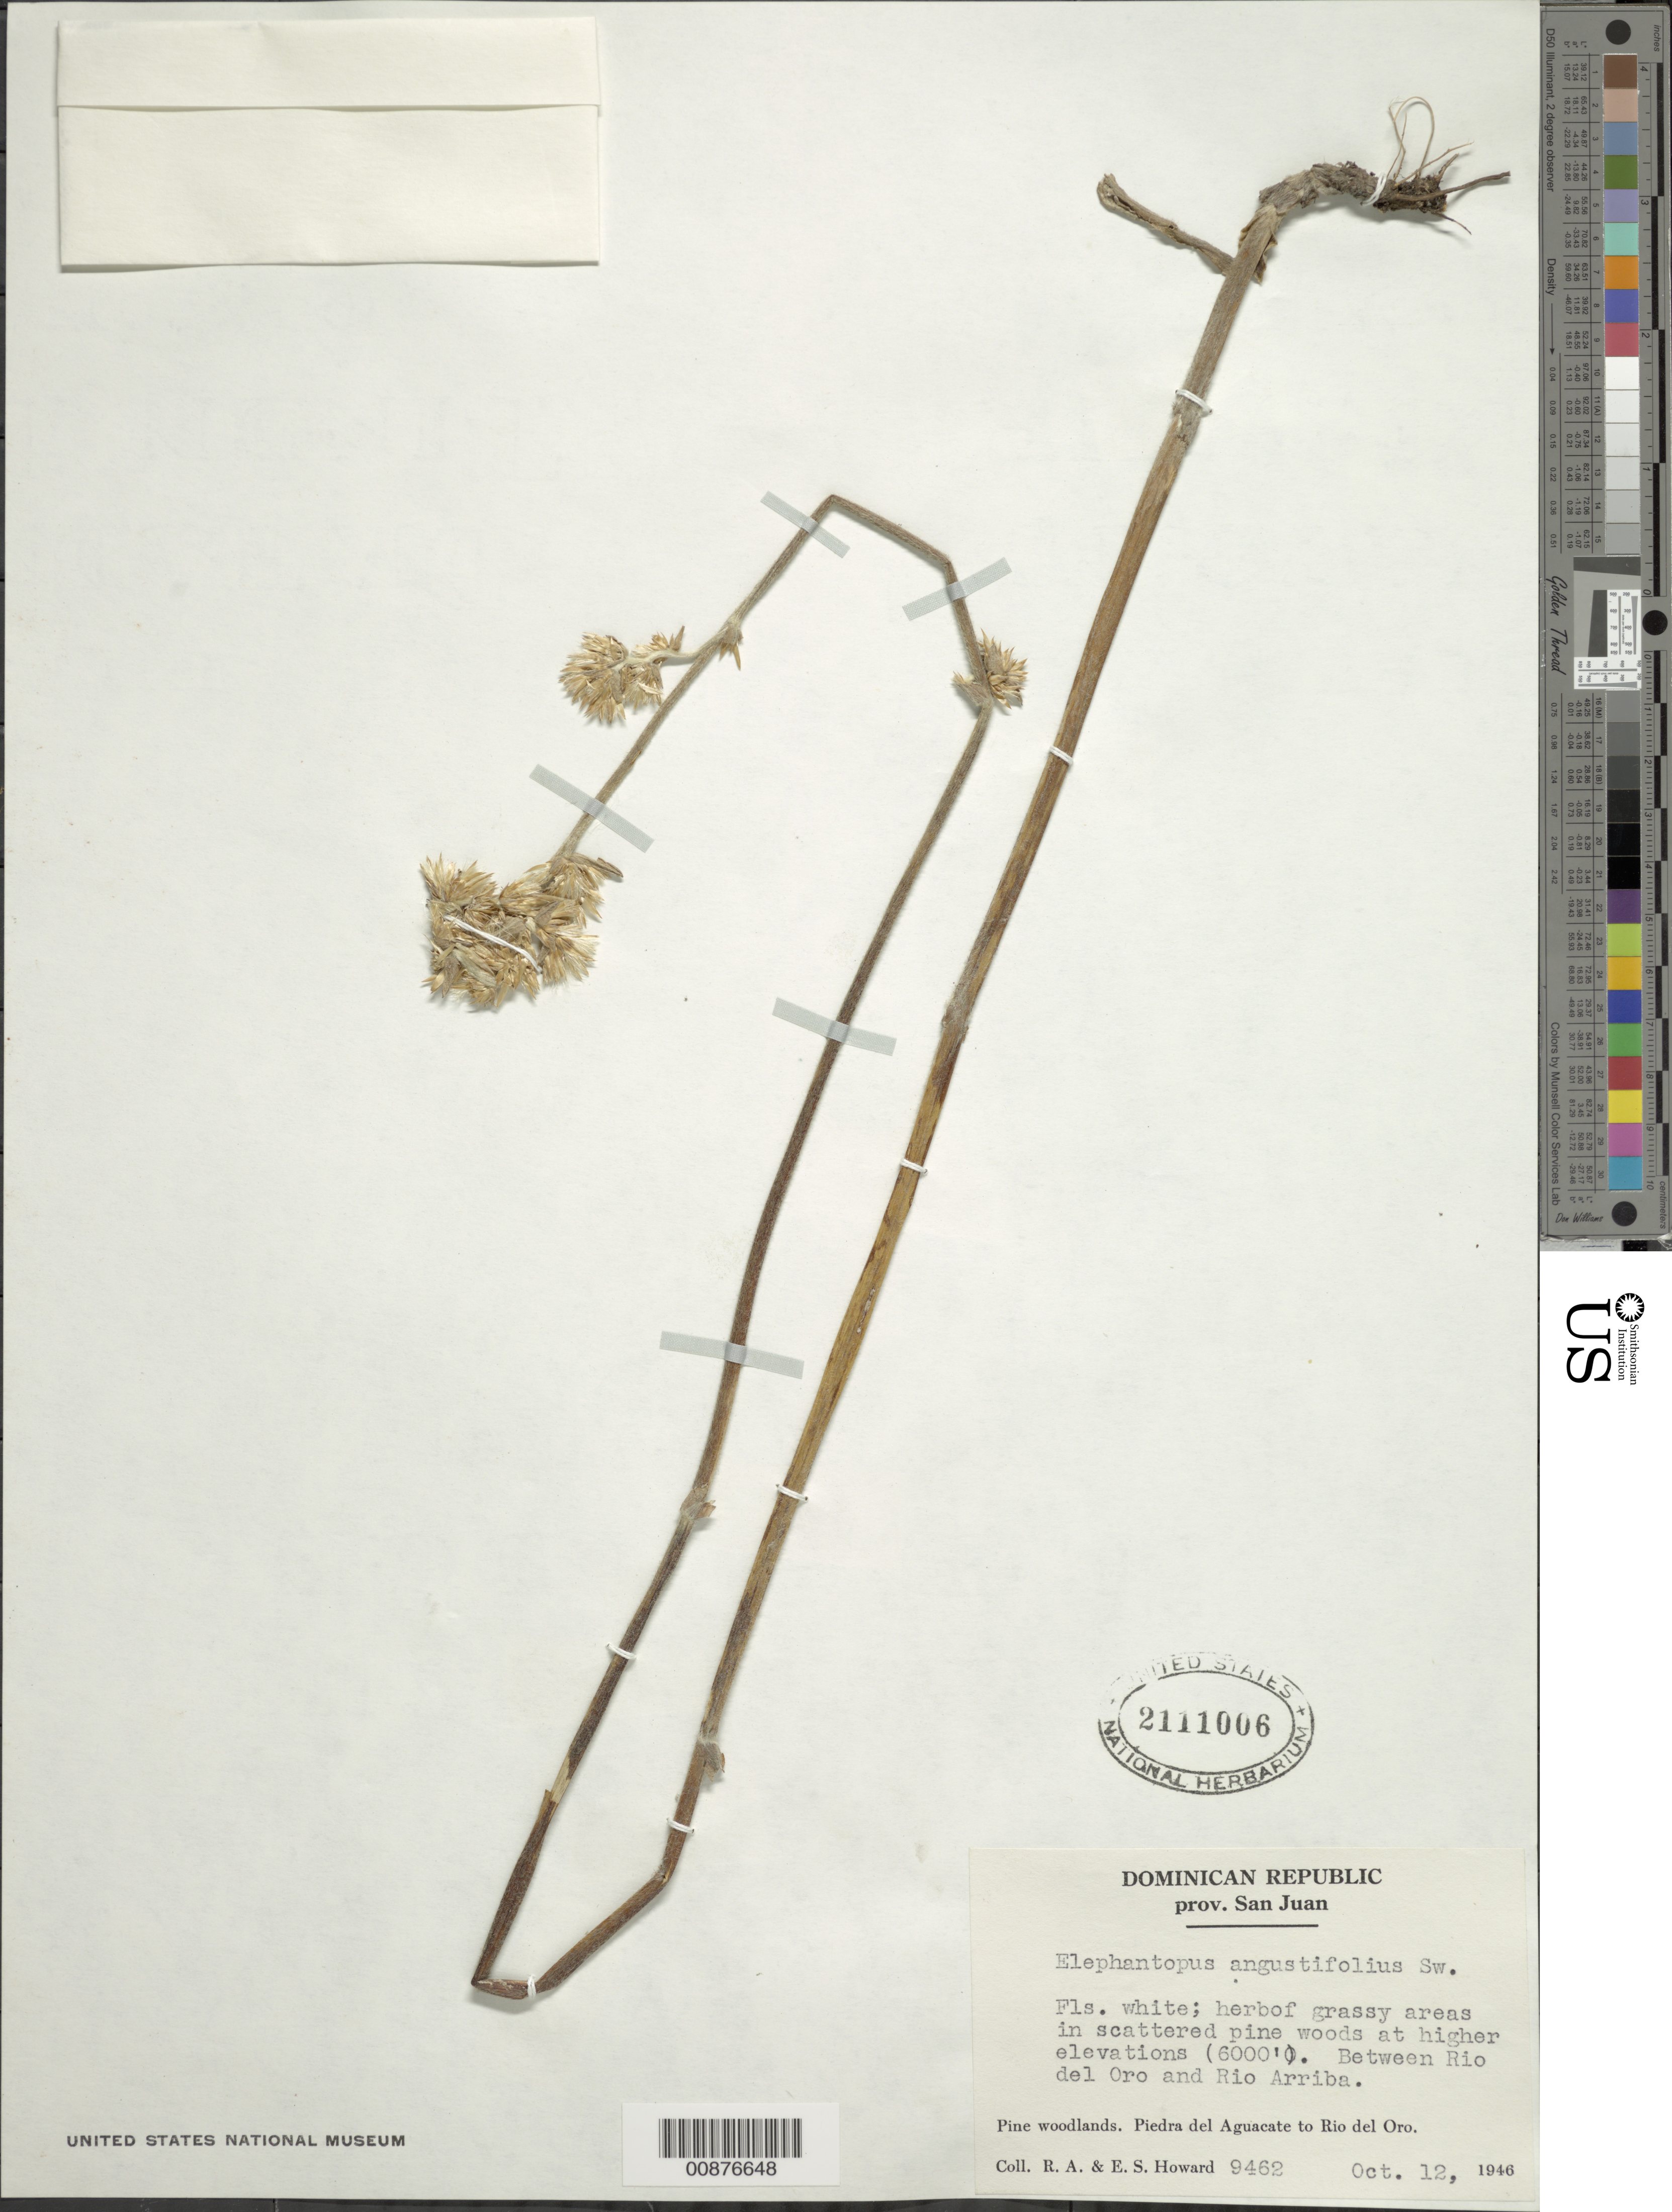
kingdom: Plantae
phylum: Tracheophyta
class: Magnoliopsida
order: Asterales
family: Asteraceae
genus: Orthopappus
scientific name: Orthopappus angustifolius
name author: (Sw.) Gleason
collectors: R. A. Howard & E. S. Howard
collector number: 9462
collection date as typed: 12 Oct 1946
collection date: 1946-10-12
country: Dominican Republic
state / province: San Juan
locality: Piedra del Aguacate to Rio del Oro (between Rio del Oro and Rio Arriba)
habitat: Grassy areas in scattered pine woodlands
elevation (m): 1829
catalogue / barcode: US 2111006